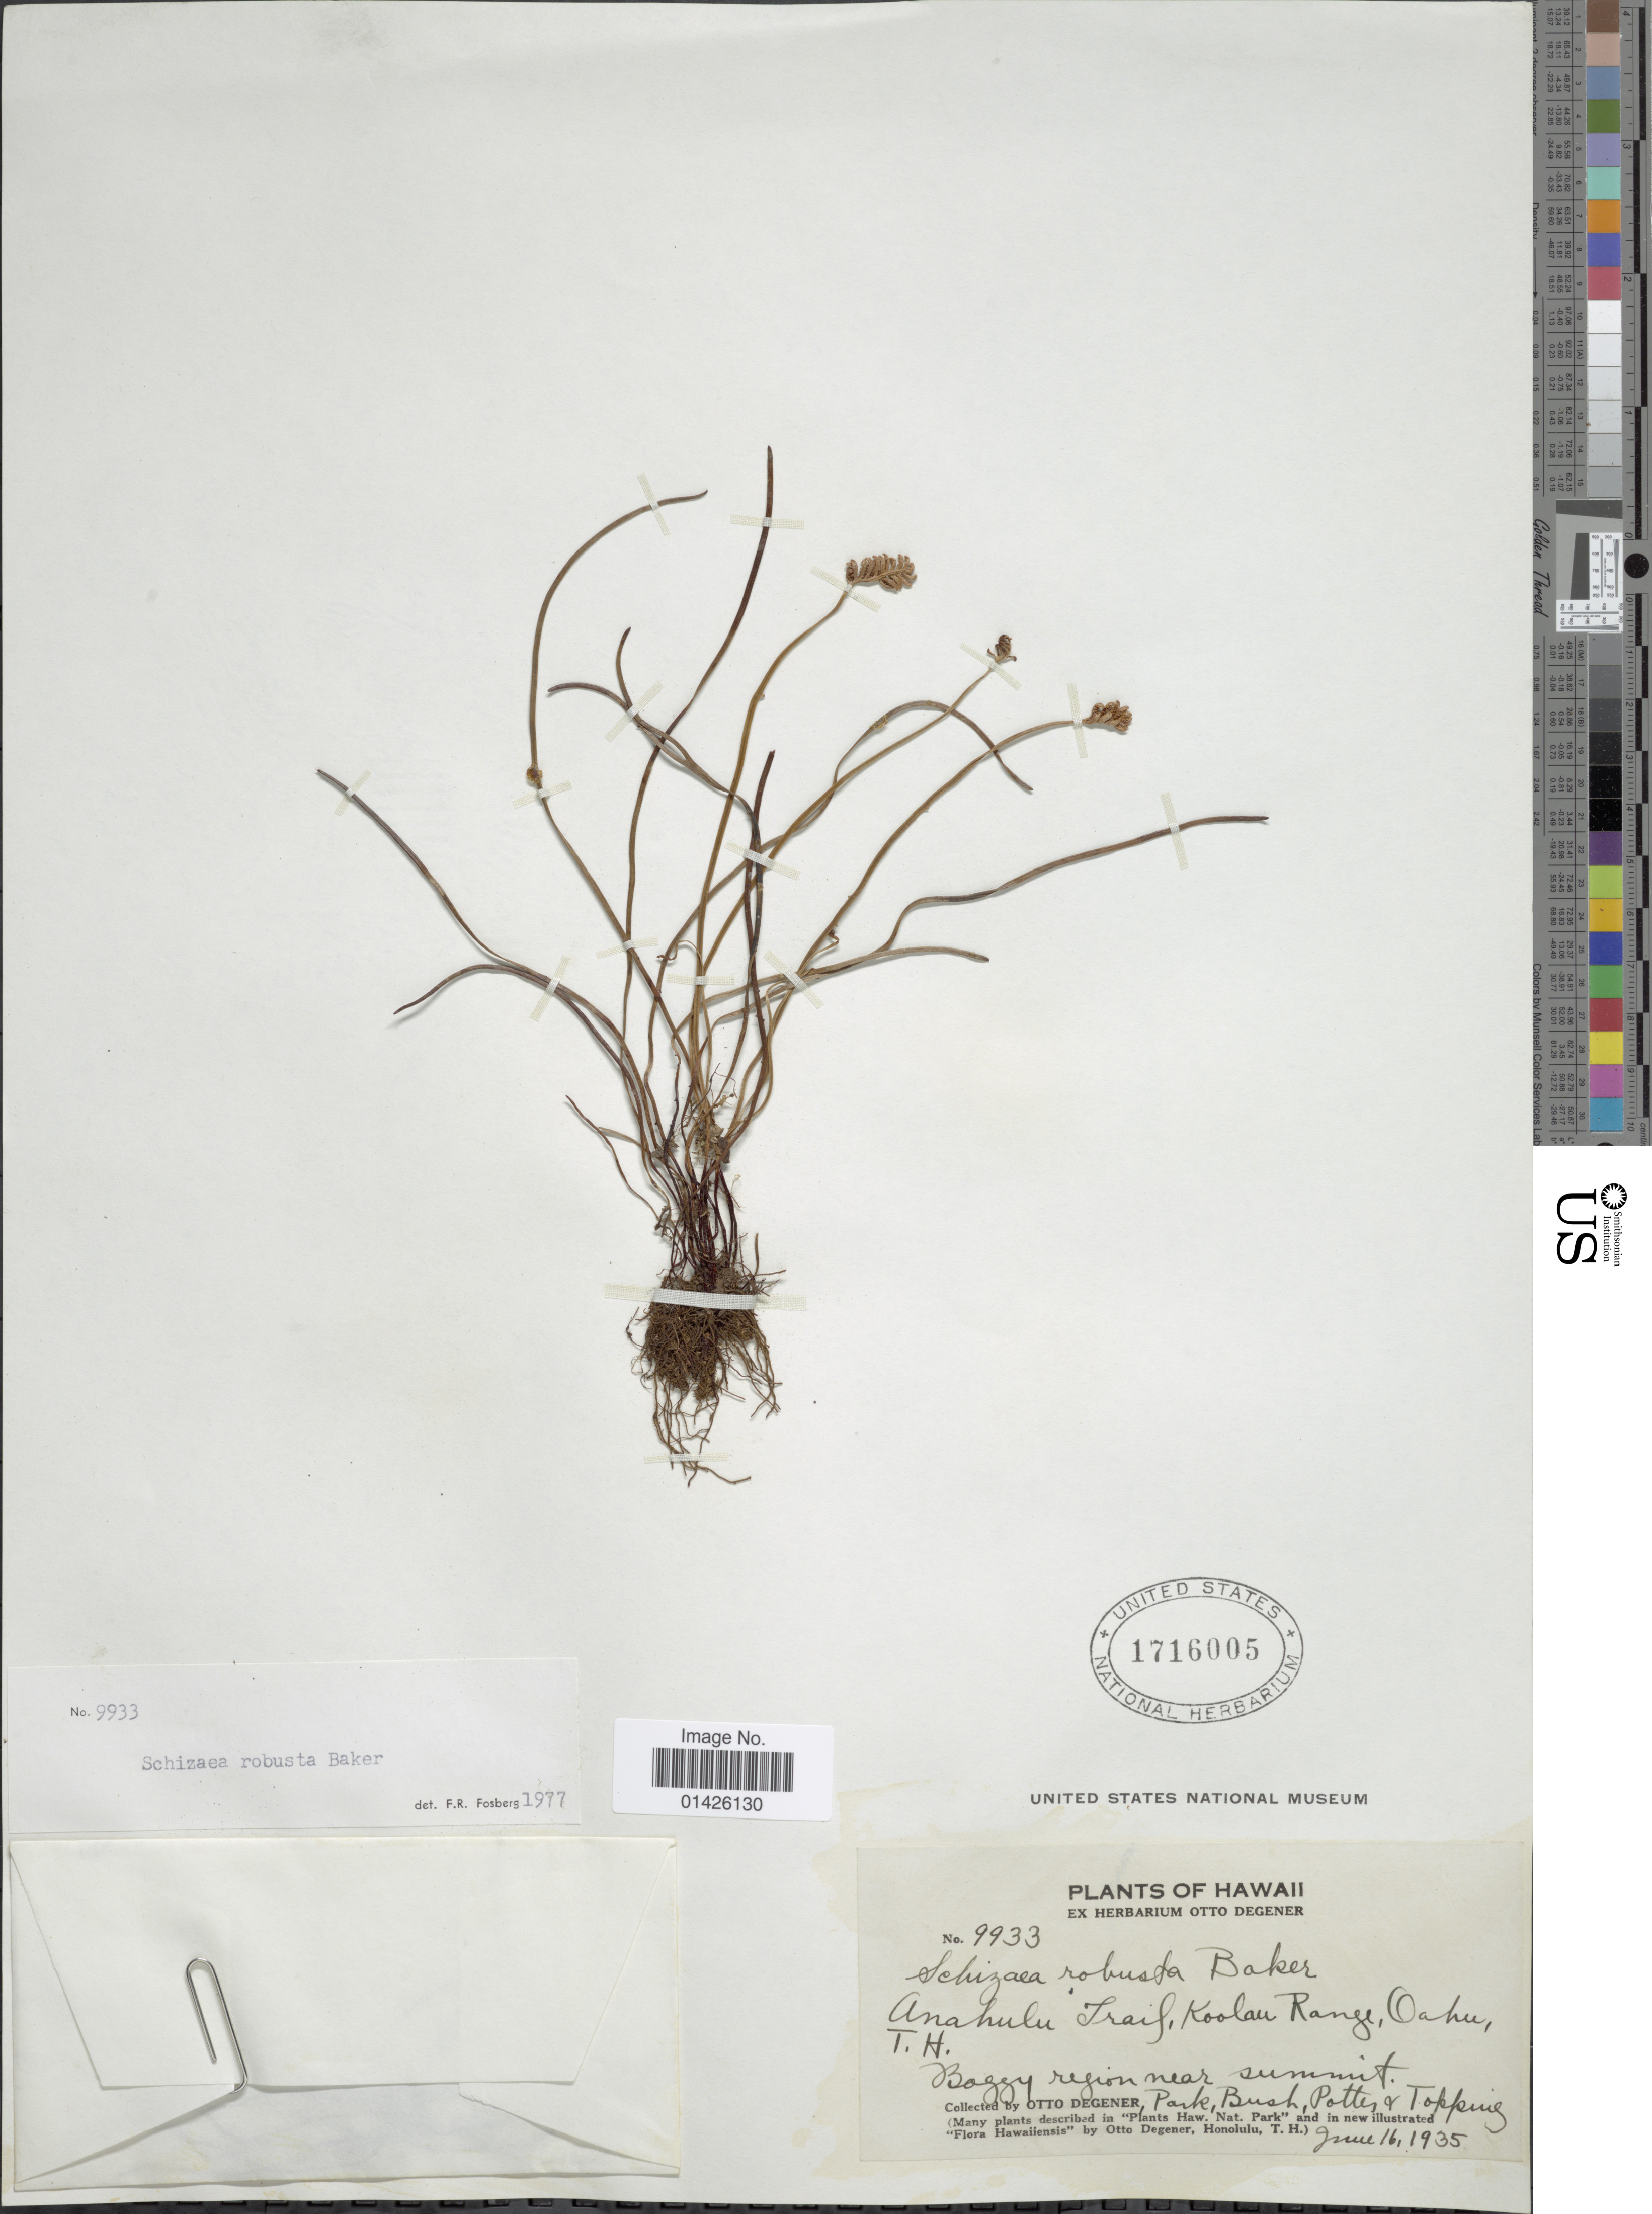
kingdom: Plantae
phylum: Tracheophyta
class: Polypodiopsida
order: Schizaeales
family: Schizaeaceae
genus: Schizaea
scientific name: Schizaea robusta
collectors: O. Degener, -. Park, -- Bush, -. Potter & D. L. Topping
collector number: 9933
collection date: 1935-06-16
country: United States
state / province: Hawaii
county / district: Honolulu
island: Oahu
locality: Nahahulu Trail, Koolau Range, Oahu, T.H.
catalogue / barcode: US 1716005